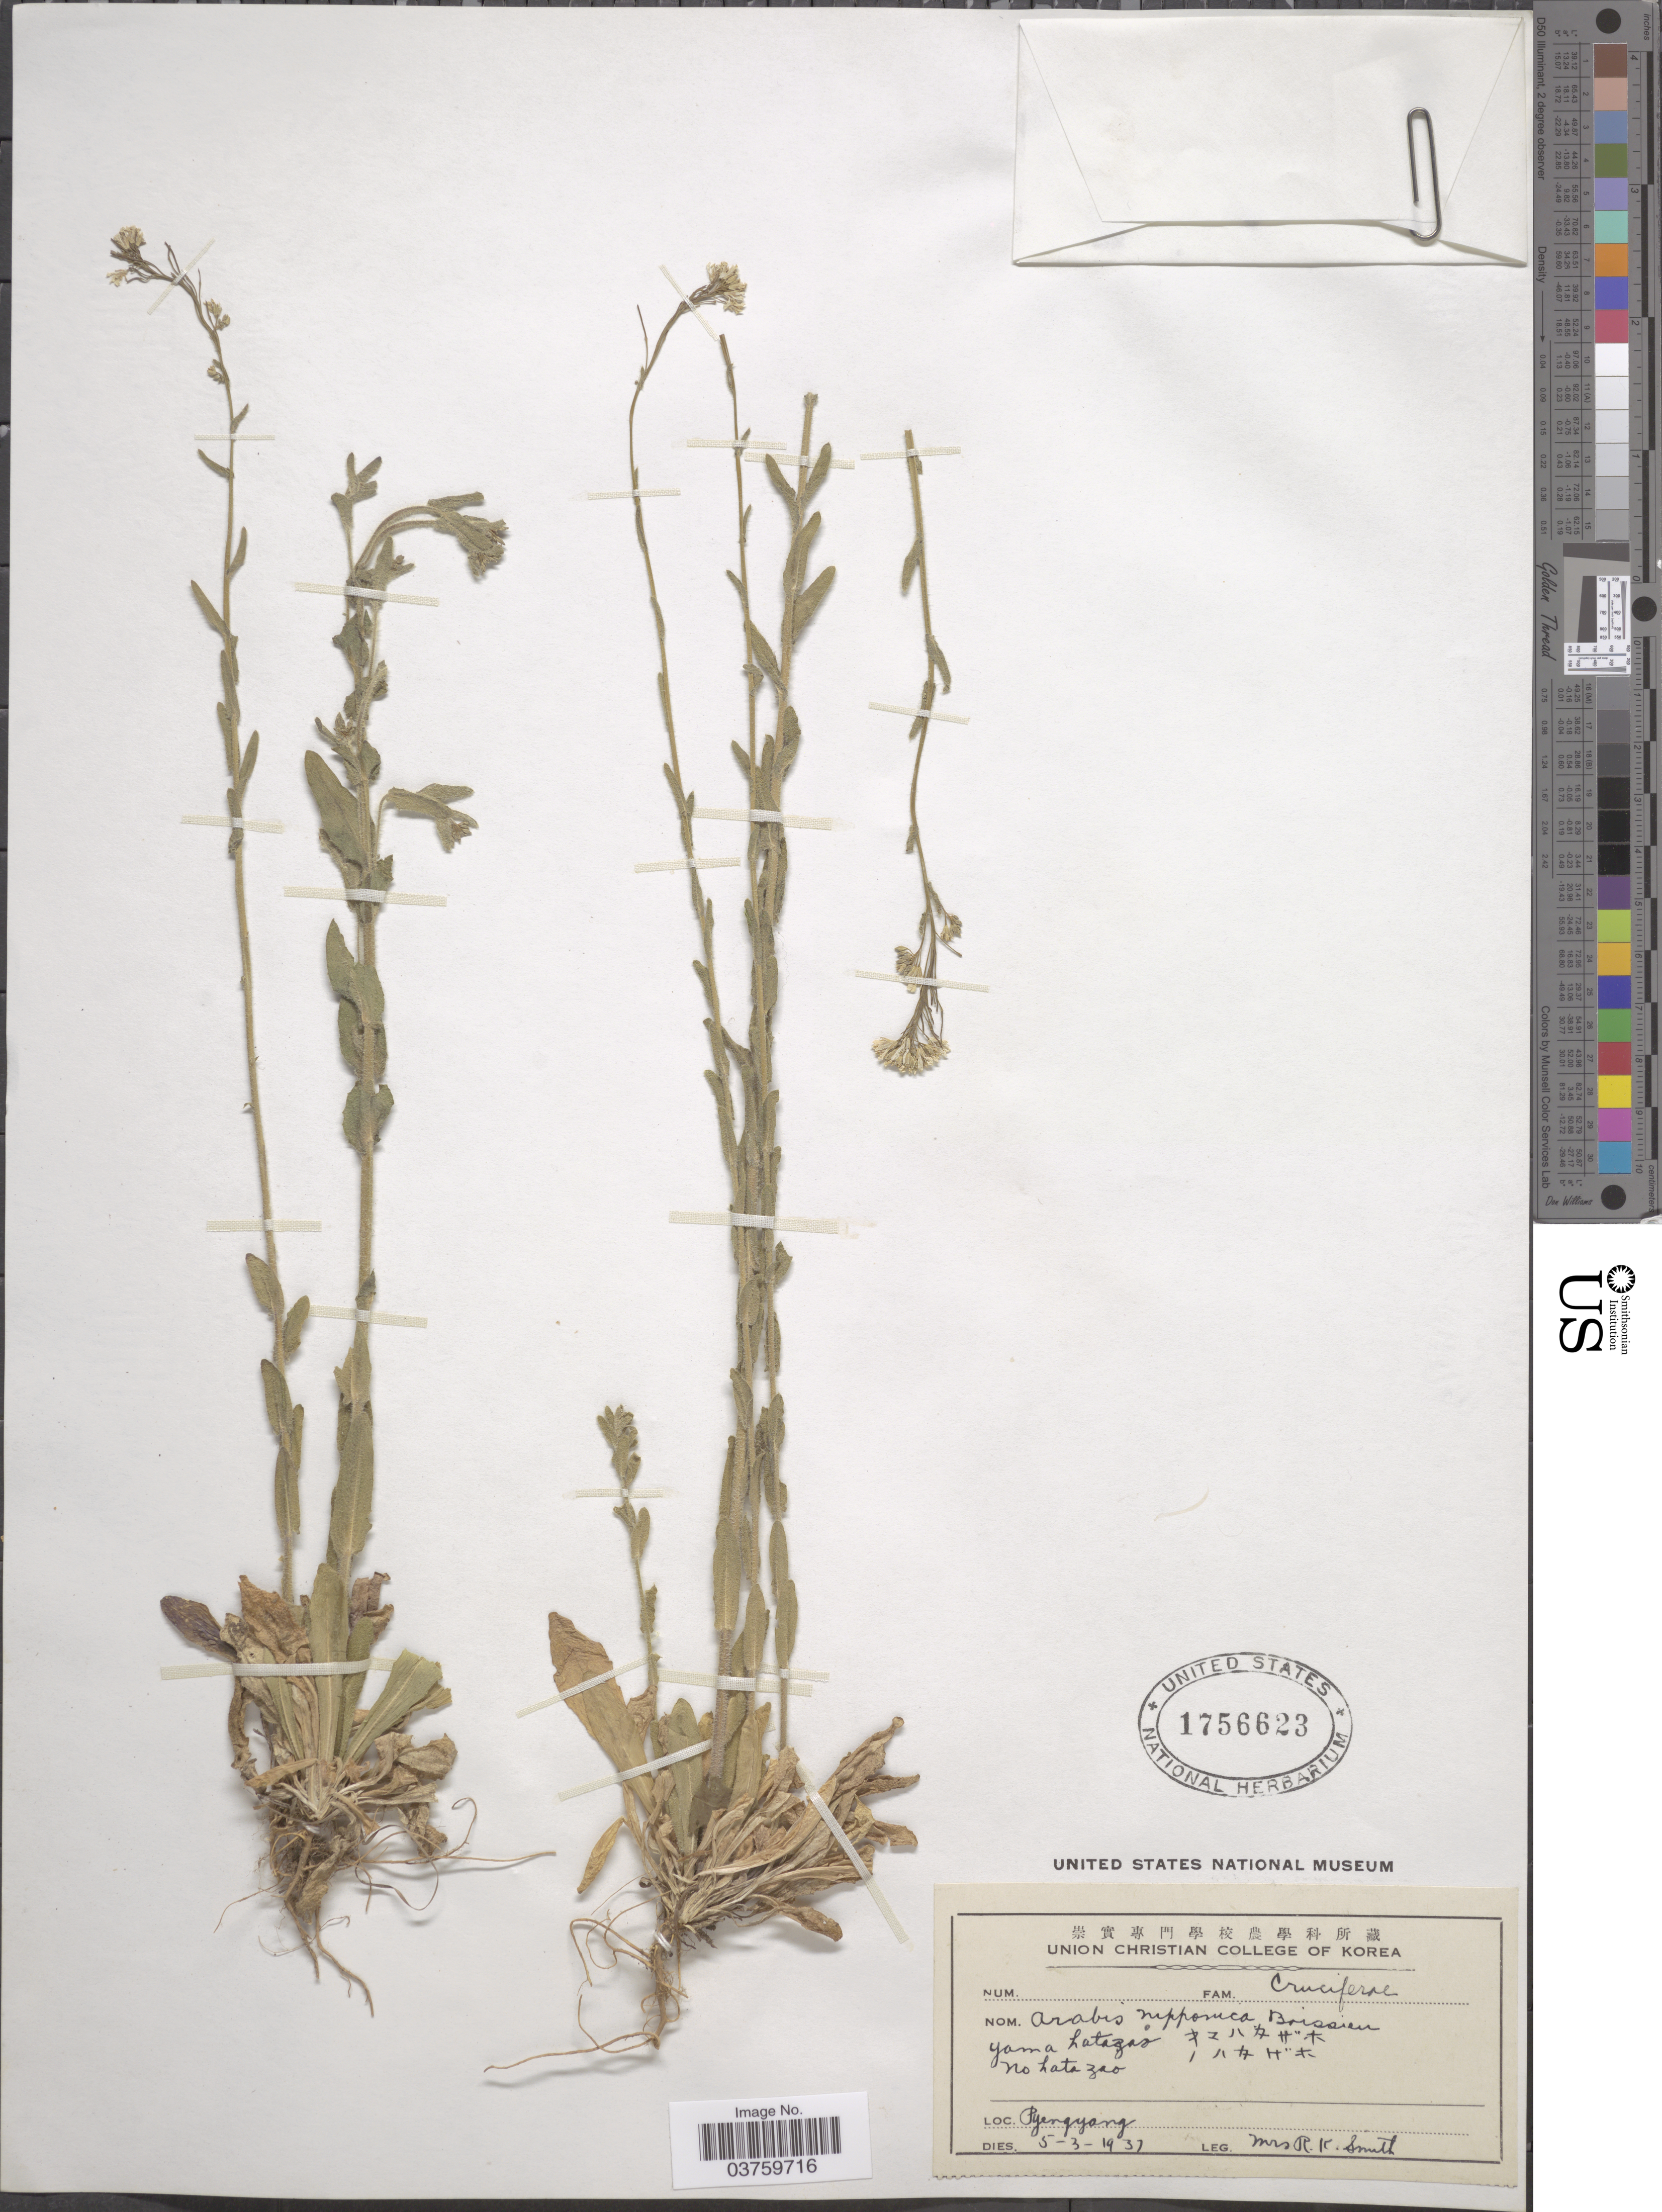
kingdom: Plantae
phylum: Tracheophyta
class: Magnoliopsida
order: Brassicales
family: Brassicaceae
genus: Arabis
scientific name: Arabis nipponica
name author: (Franch. & Sav.) H. Boissieu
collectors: Mrs. R. K. Smith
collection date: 1937-03-05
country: North Korea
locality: Pyengyang.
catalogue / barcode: US 1756623